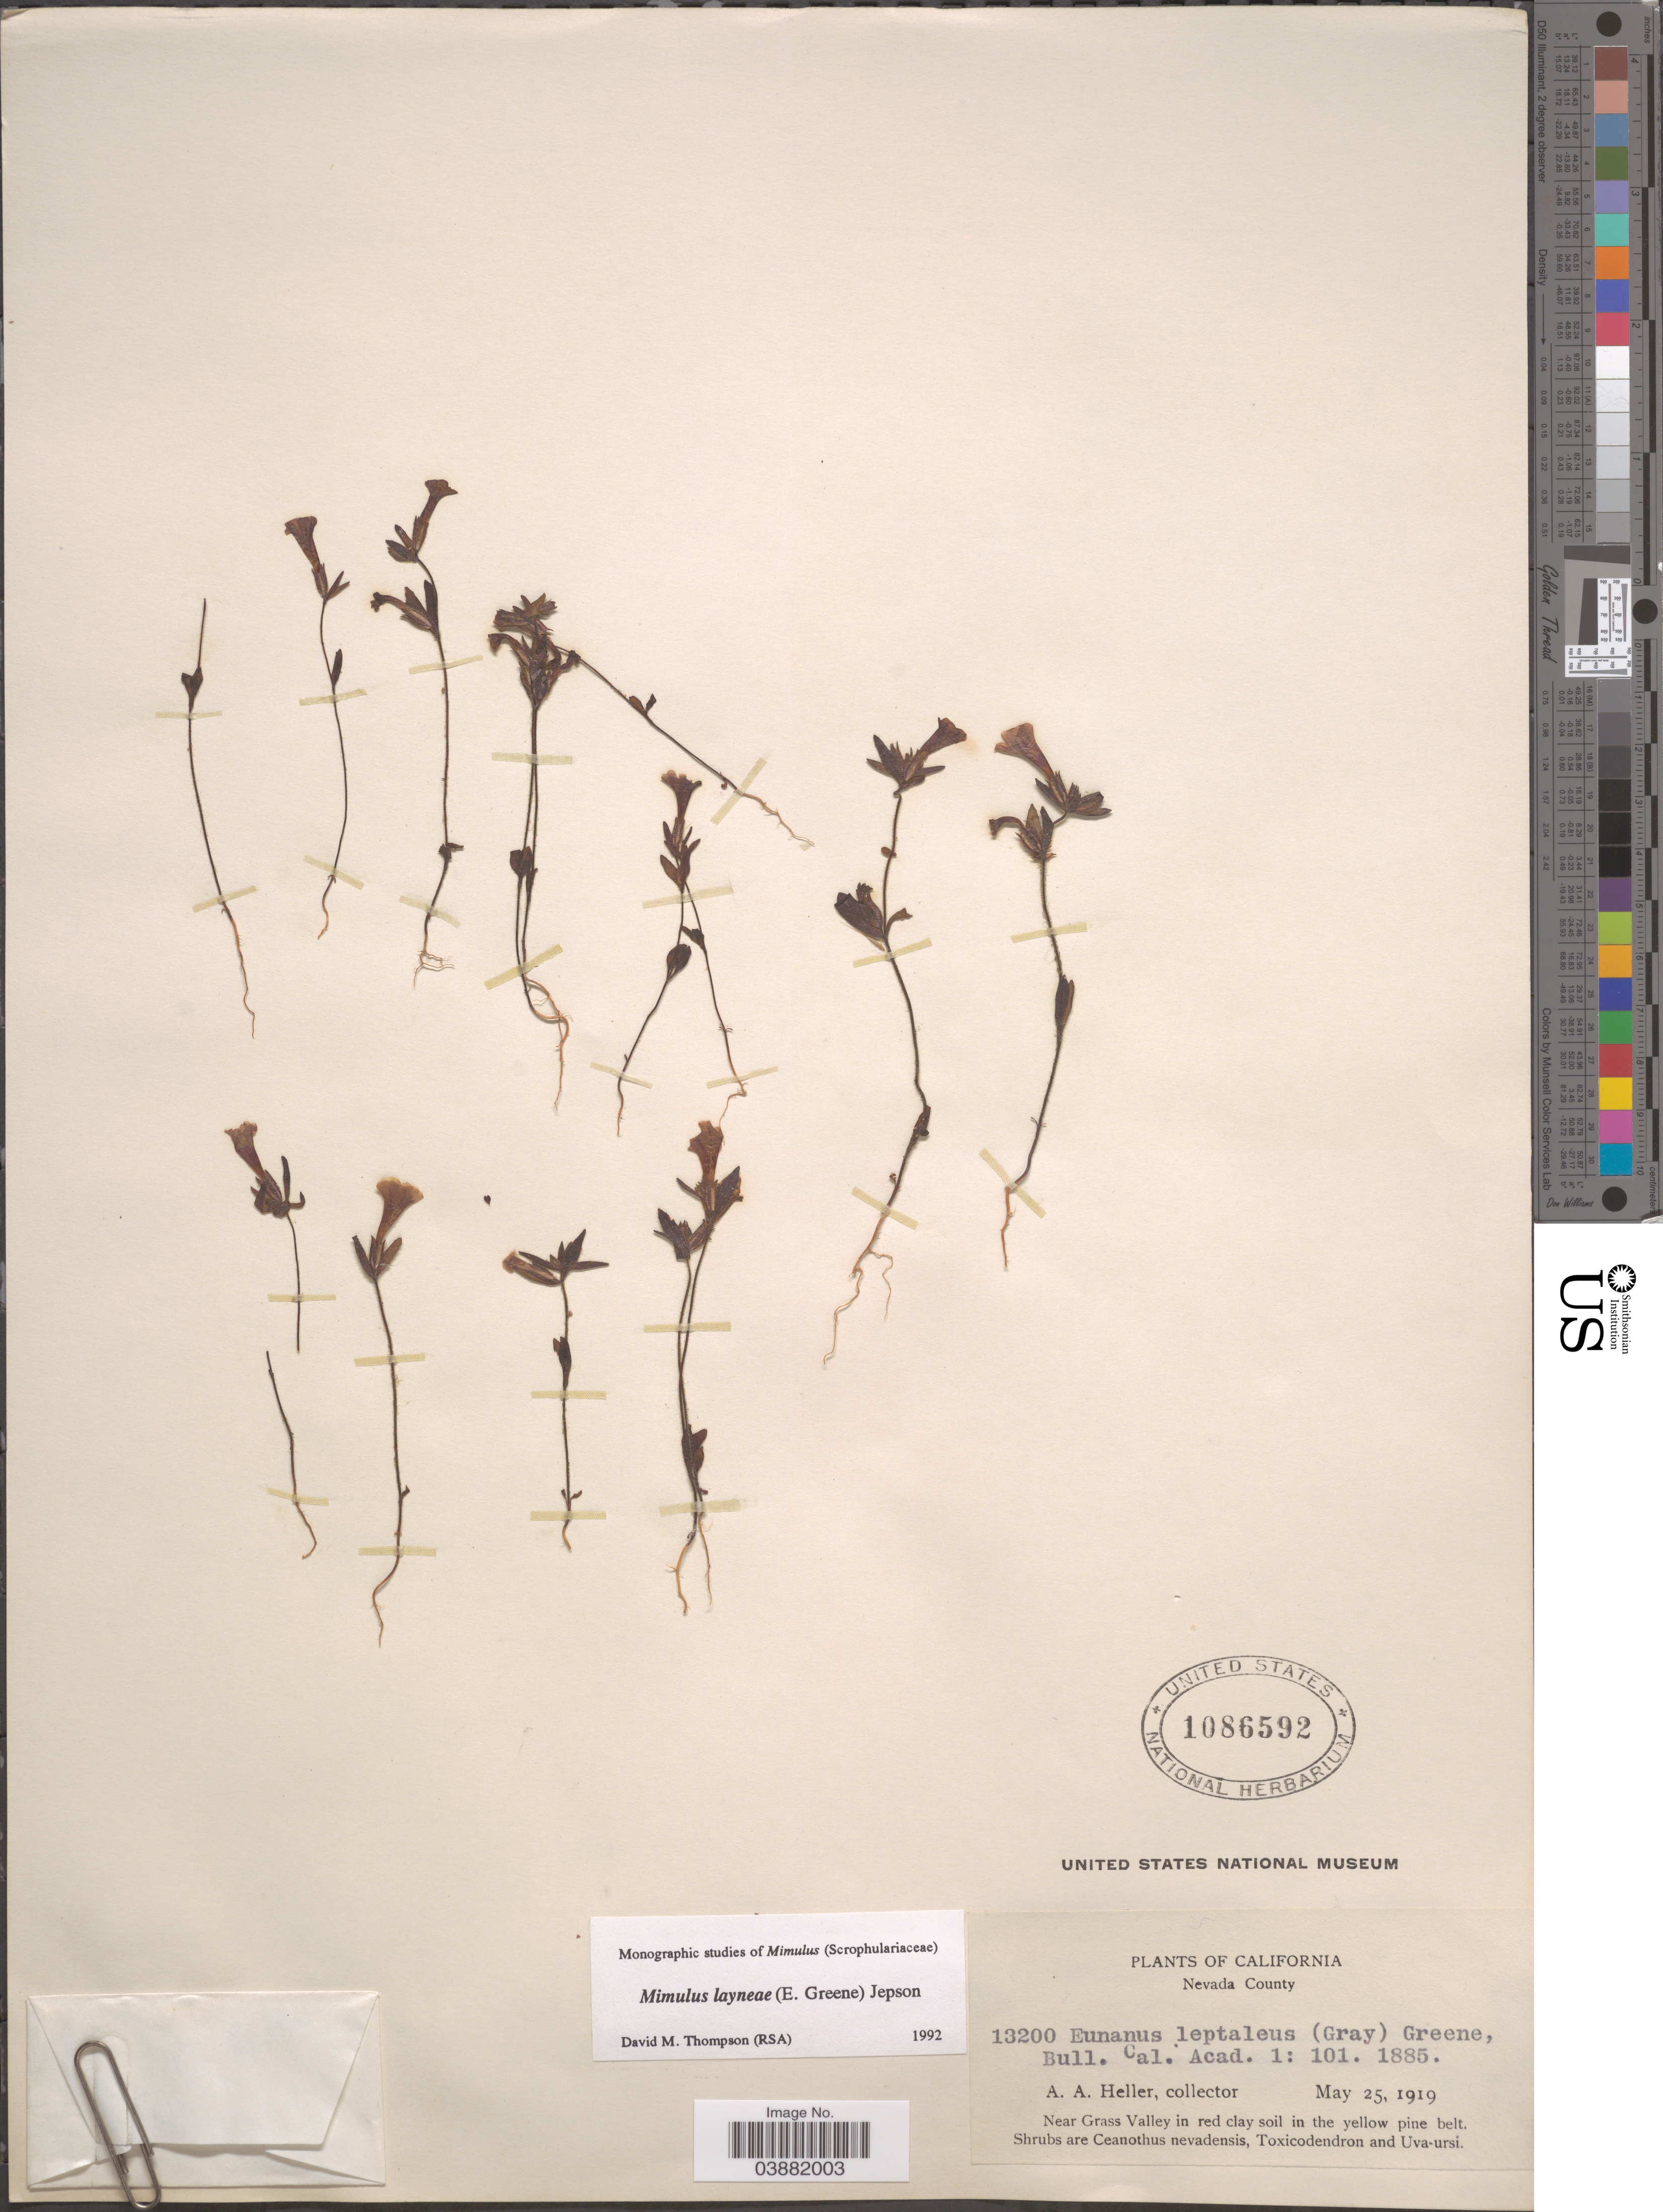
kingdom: Plantae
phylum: Tracheophyta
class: Magnoliopsida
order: Lamiales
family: Phrymaceae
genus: Mimulus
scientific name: Mimulus layneae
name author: (Greene) Jeps.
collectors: A. A. Heller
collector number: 13200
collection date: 1919-05-25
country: United States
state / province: California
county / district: Nevada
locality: Nevada County. Near Grass Valley.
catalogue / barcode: US 1086592